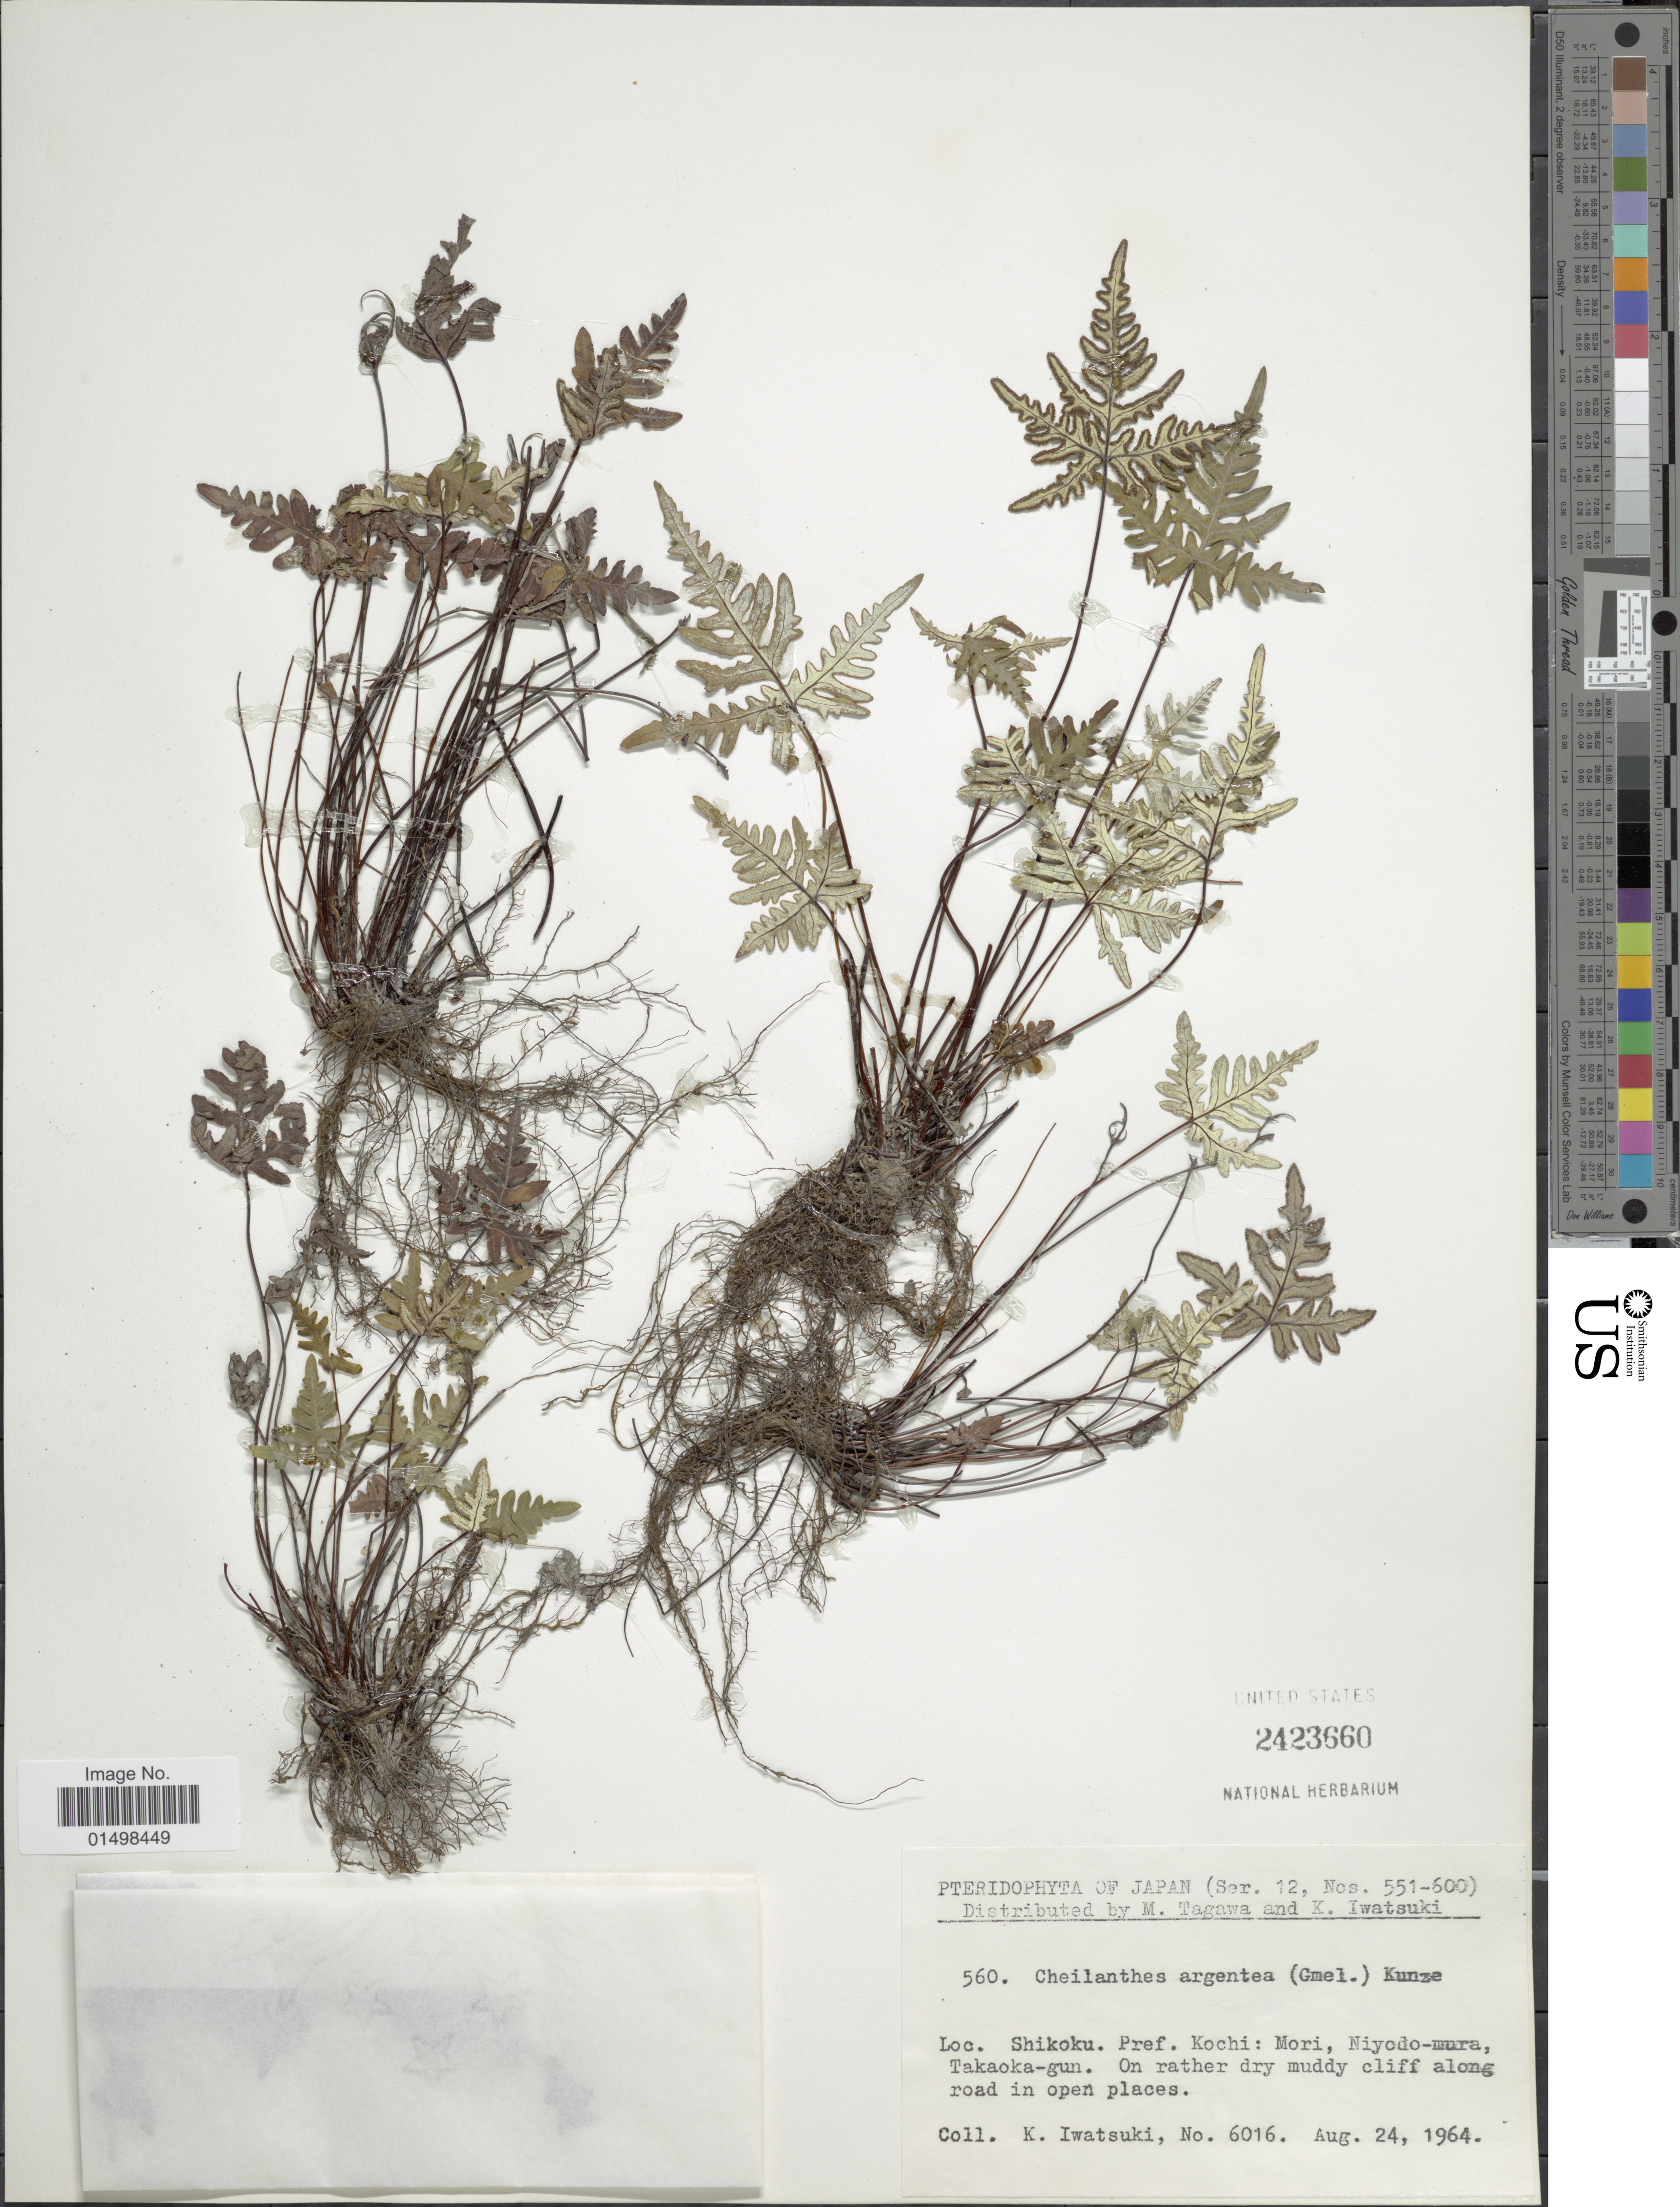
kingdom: Plantae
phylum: Tracheophyta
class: Polypodiopsida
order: Polypodiales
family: Pteridaceae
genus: Aleuritopteris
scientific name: Aleuritopteris argentea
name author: (S.G. Gmel.) Fée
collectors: K. Iwatsuki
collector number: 6016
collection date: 1964-08-24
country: Japan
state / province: Koti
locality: Pteridophyta of Japan. Shikoku. Pref. kochi: Mori, Niyodo-mura, Takaoka-gun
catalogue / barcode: US 2423660